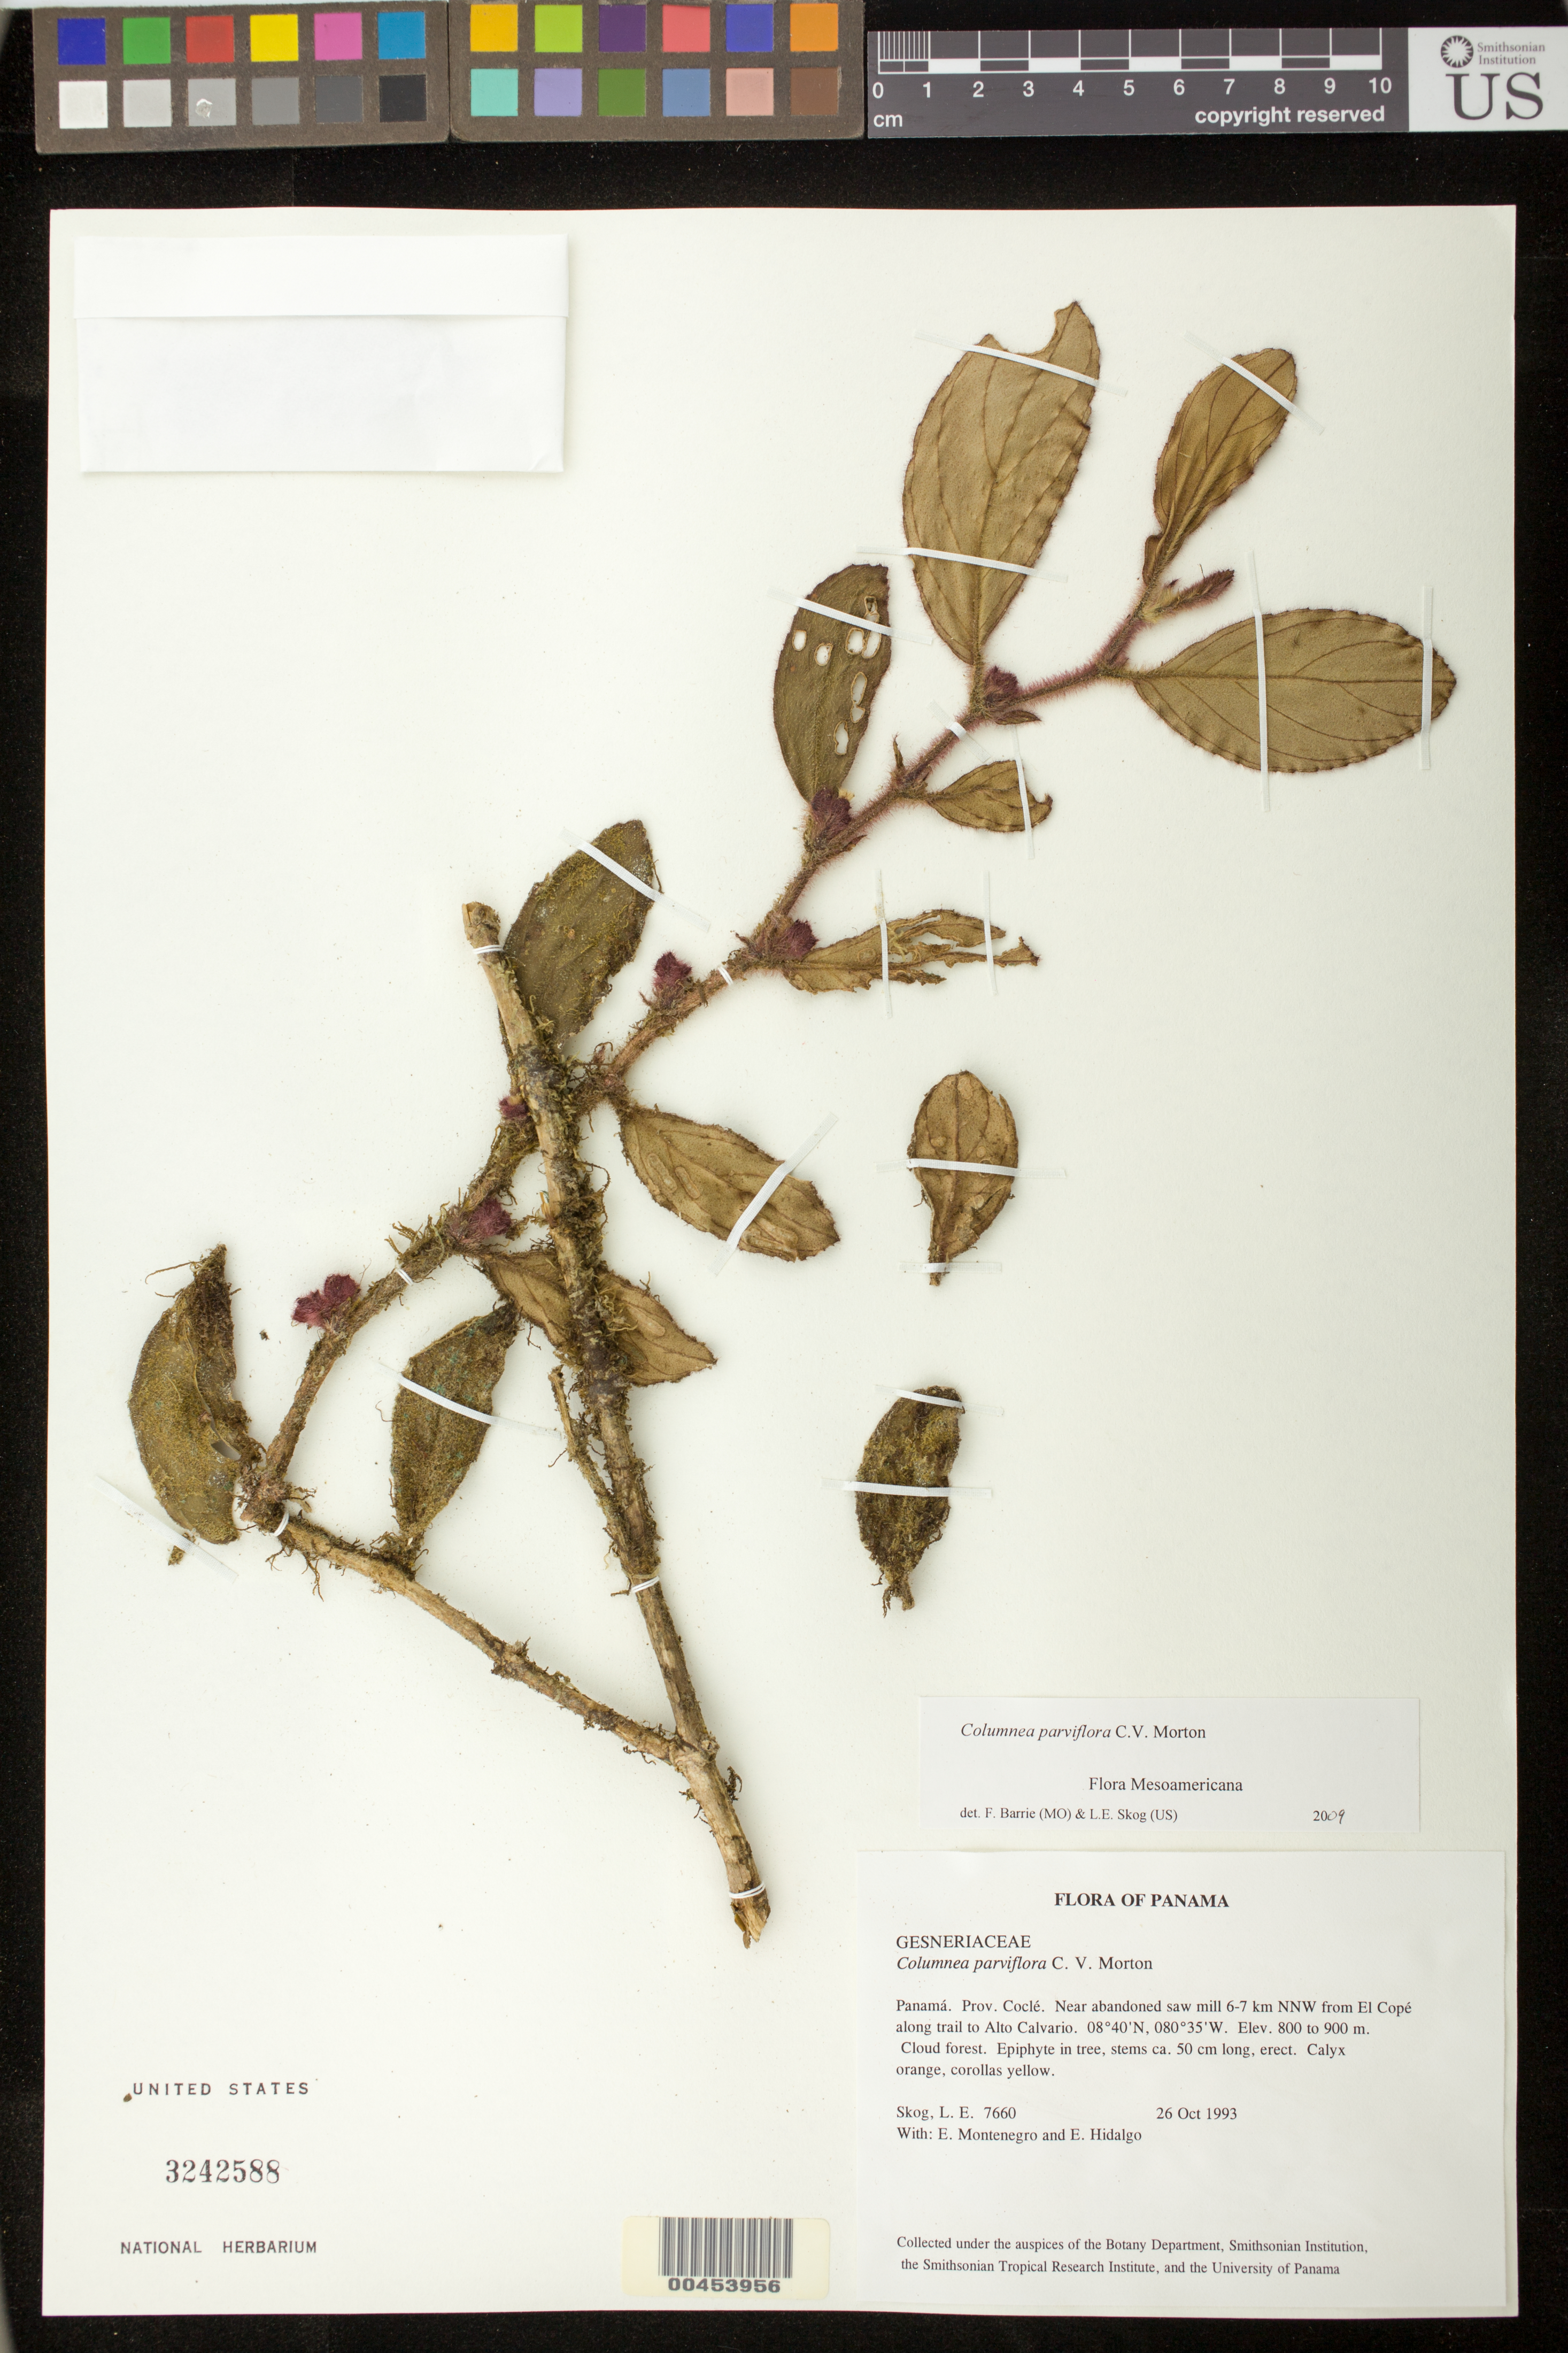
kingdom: Plantae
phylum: Tracheophyta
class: Magnoliopsida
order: Lamiales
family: Gesneriaceae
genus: Columnea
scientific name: Columnea herthae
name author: Mansf.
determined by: Clark, J. L.; Skog, Laurence E.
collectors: L. E. Skog, E. Montenegro & E. Hildalgo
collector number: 7660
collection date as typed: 26 Oct 1993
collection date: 1993-10-26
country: Panama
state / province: Coclé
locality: Near abandoned saw mill 6-7 km NNW from El Copé along trail to Alto Calvario.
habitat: Cloud forest.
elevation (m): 800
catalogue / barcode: US 3242588